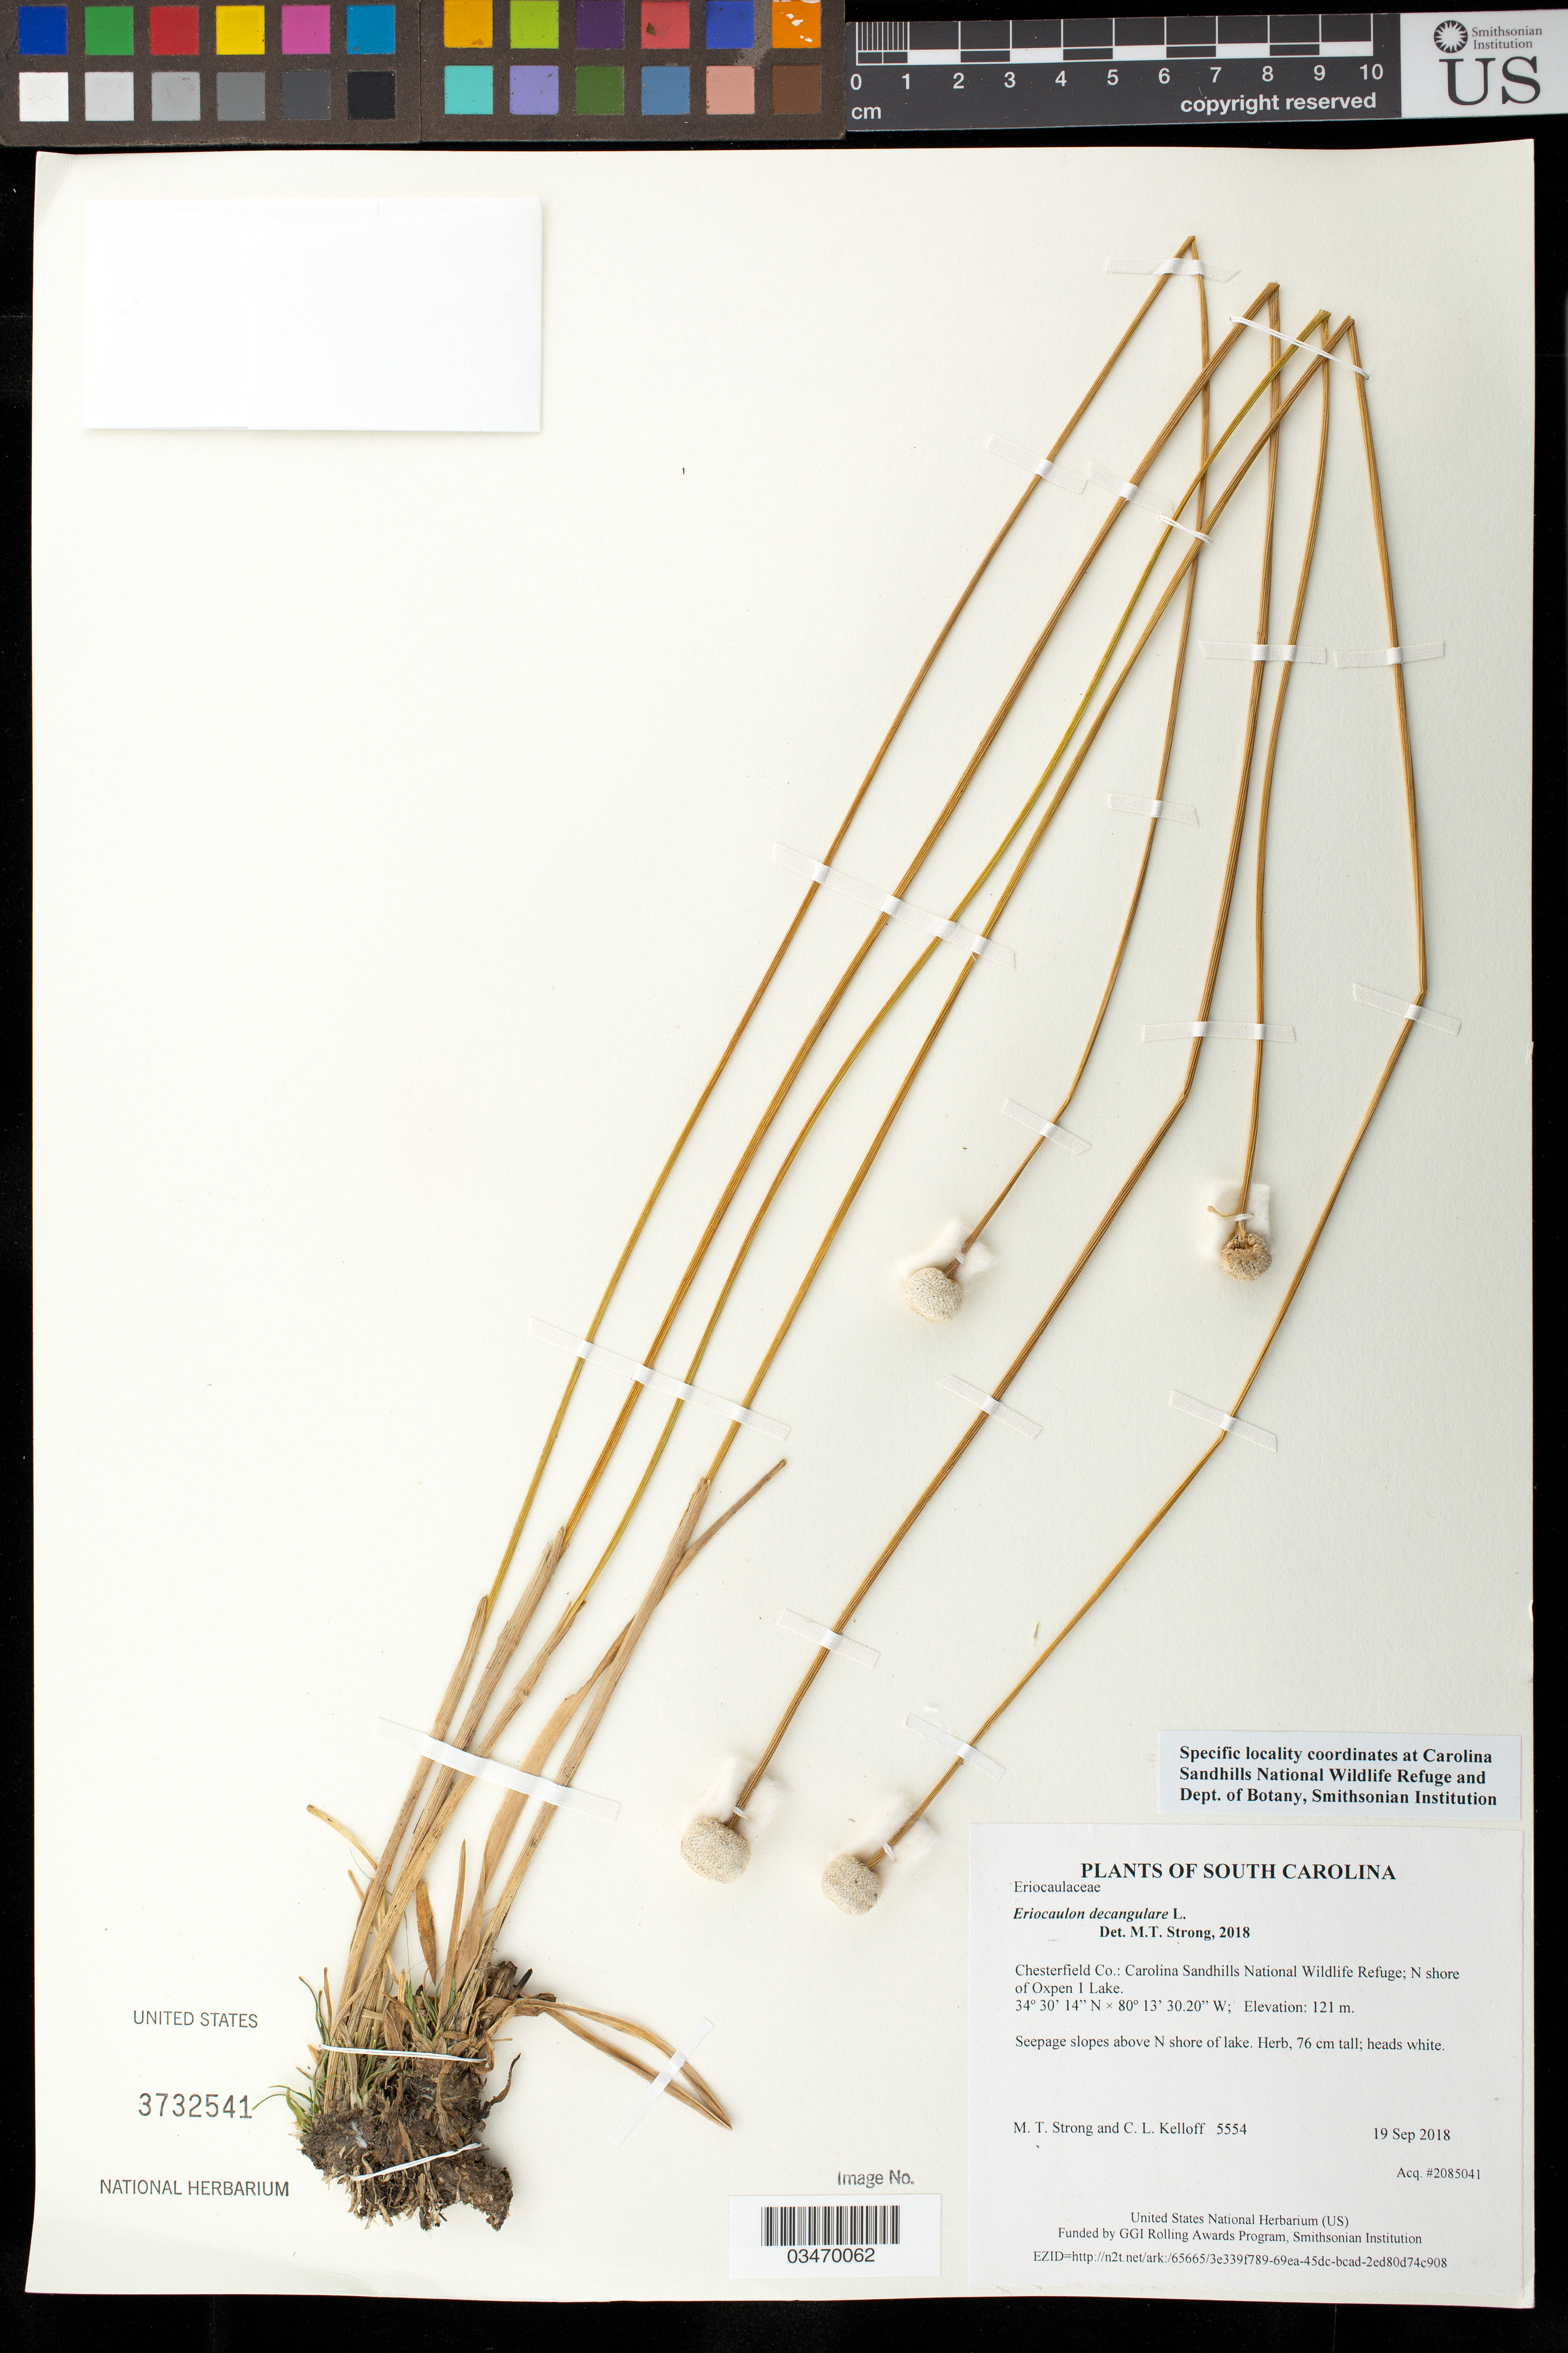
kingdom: Plantae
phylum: Tracheophyta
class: Liliopsida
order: Poales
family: Eriocaulaceae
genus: Eriocaulon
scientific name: Eriocaulon decangulare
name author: L.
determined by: Strong, M. T., (US), Smithsonian Institution - National Museum of Natural History (UNITED STATES)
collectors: M. T. Strong & C. L. Kelloff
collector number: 5554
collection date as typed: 19 Sep 2018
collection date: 2018-09-19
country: United States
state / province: South Carolina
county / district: Chesterfield Co.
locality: Carolina Sandhills National Wildlife Refuge; N shore of Oxpen 1 Lake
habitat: Seepage slopes above N shore of Oxpen 1 Lake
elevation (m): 121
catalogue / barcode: US 3732541